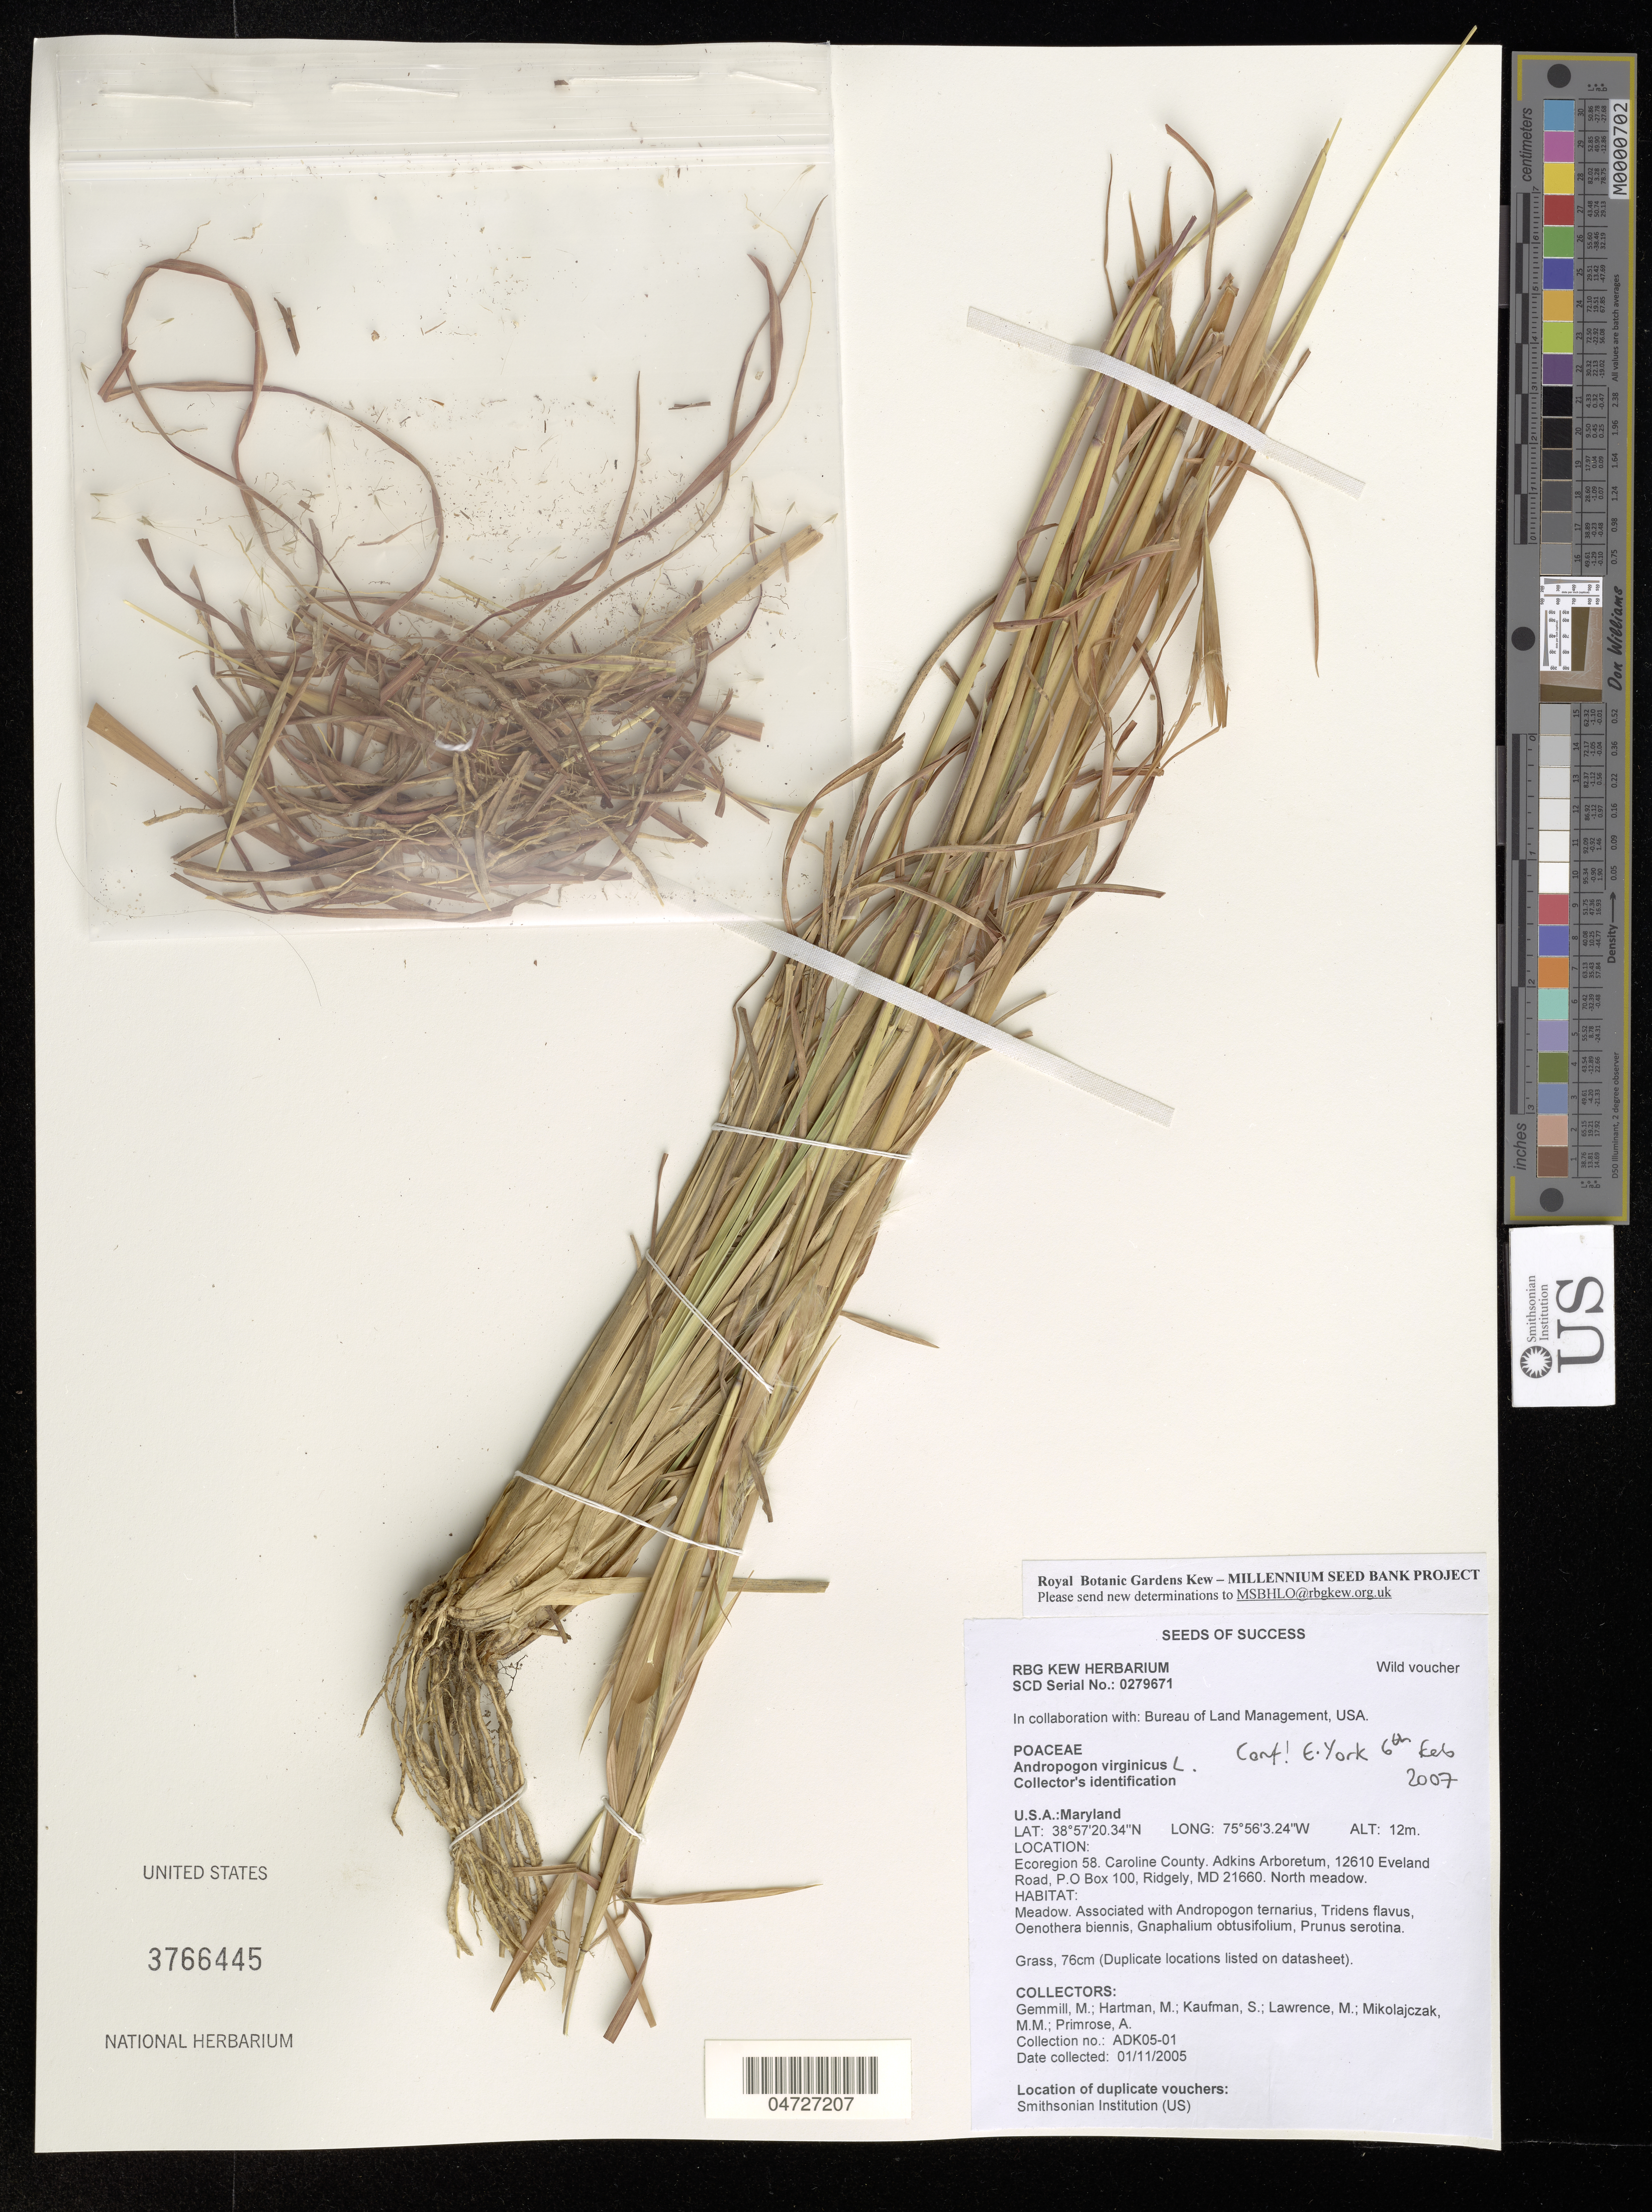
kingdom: Plantae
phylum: Tracheophyta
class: Liliopsida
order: Poales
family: Poaceae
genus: Andropogon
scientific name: Andropogon virginicus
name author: L.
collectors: M. Gemmill, M. Hartman, S. Kaufman, M. Lawrence & et al.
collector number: ADK05-01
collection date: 2005-11-01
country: United States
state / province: Maryland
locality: Ecoregion 58. Caroline County. Adkins Arboretum, 12610 Eveland Road, P.O Box 100, Ridgely, MD 21660. North meadow.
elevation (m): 12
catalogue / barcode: US 3766445